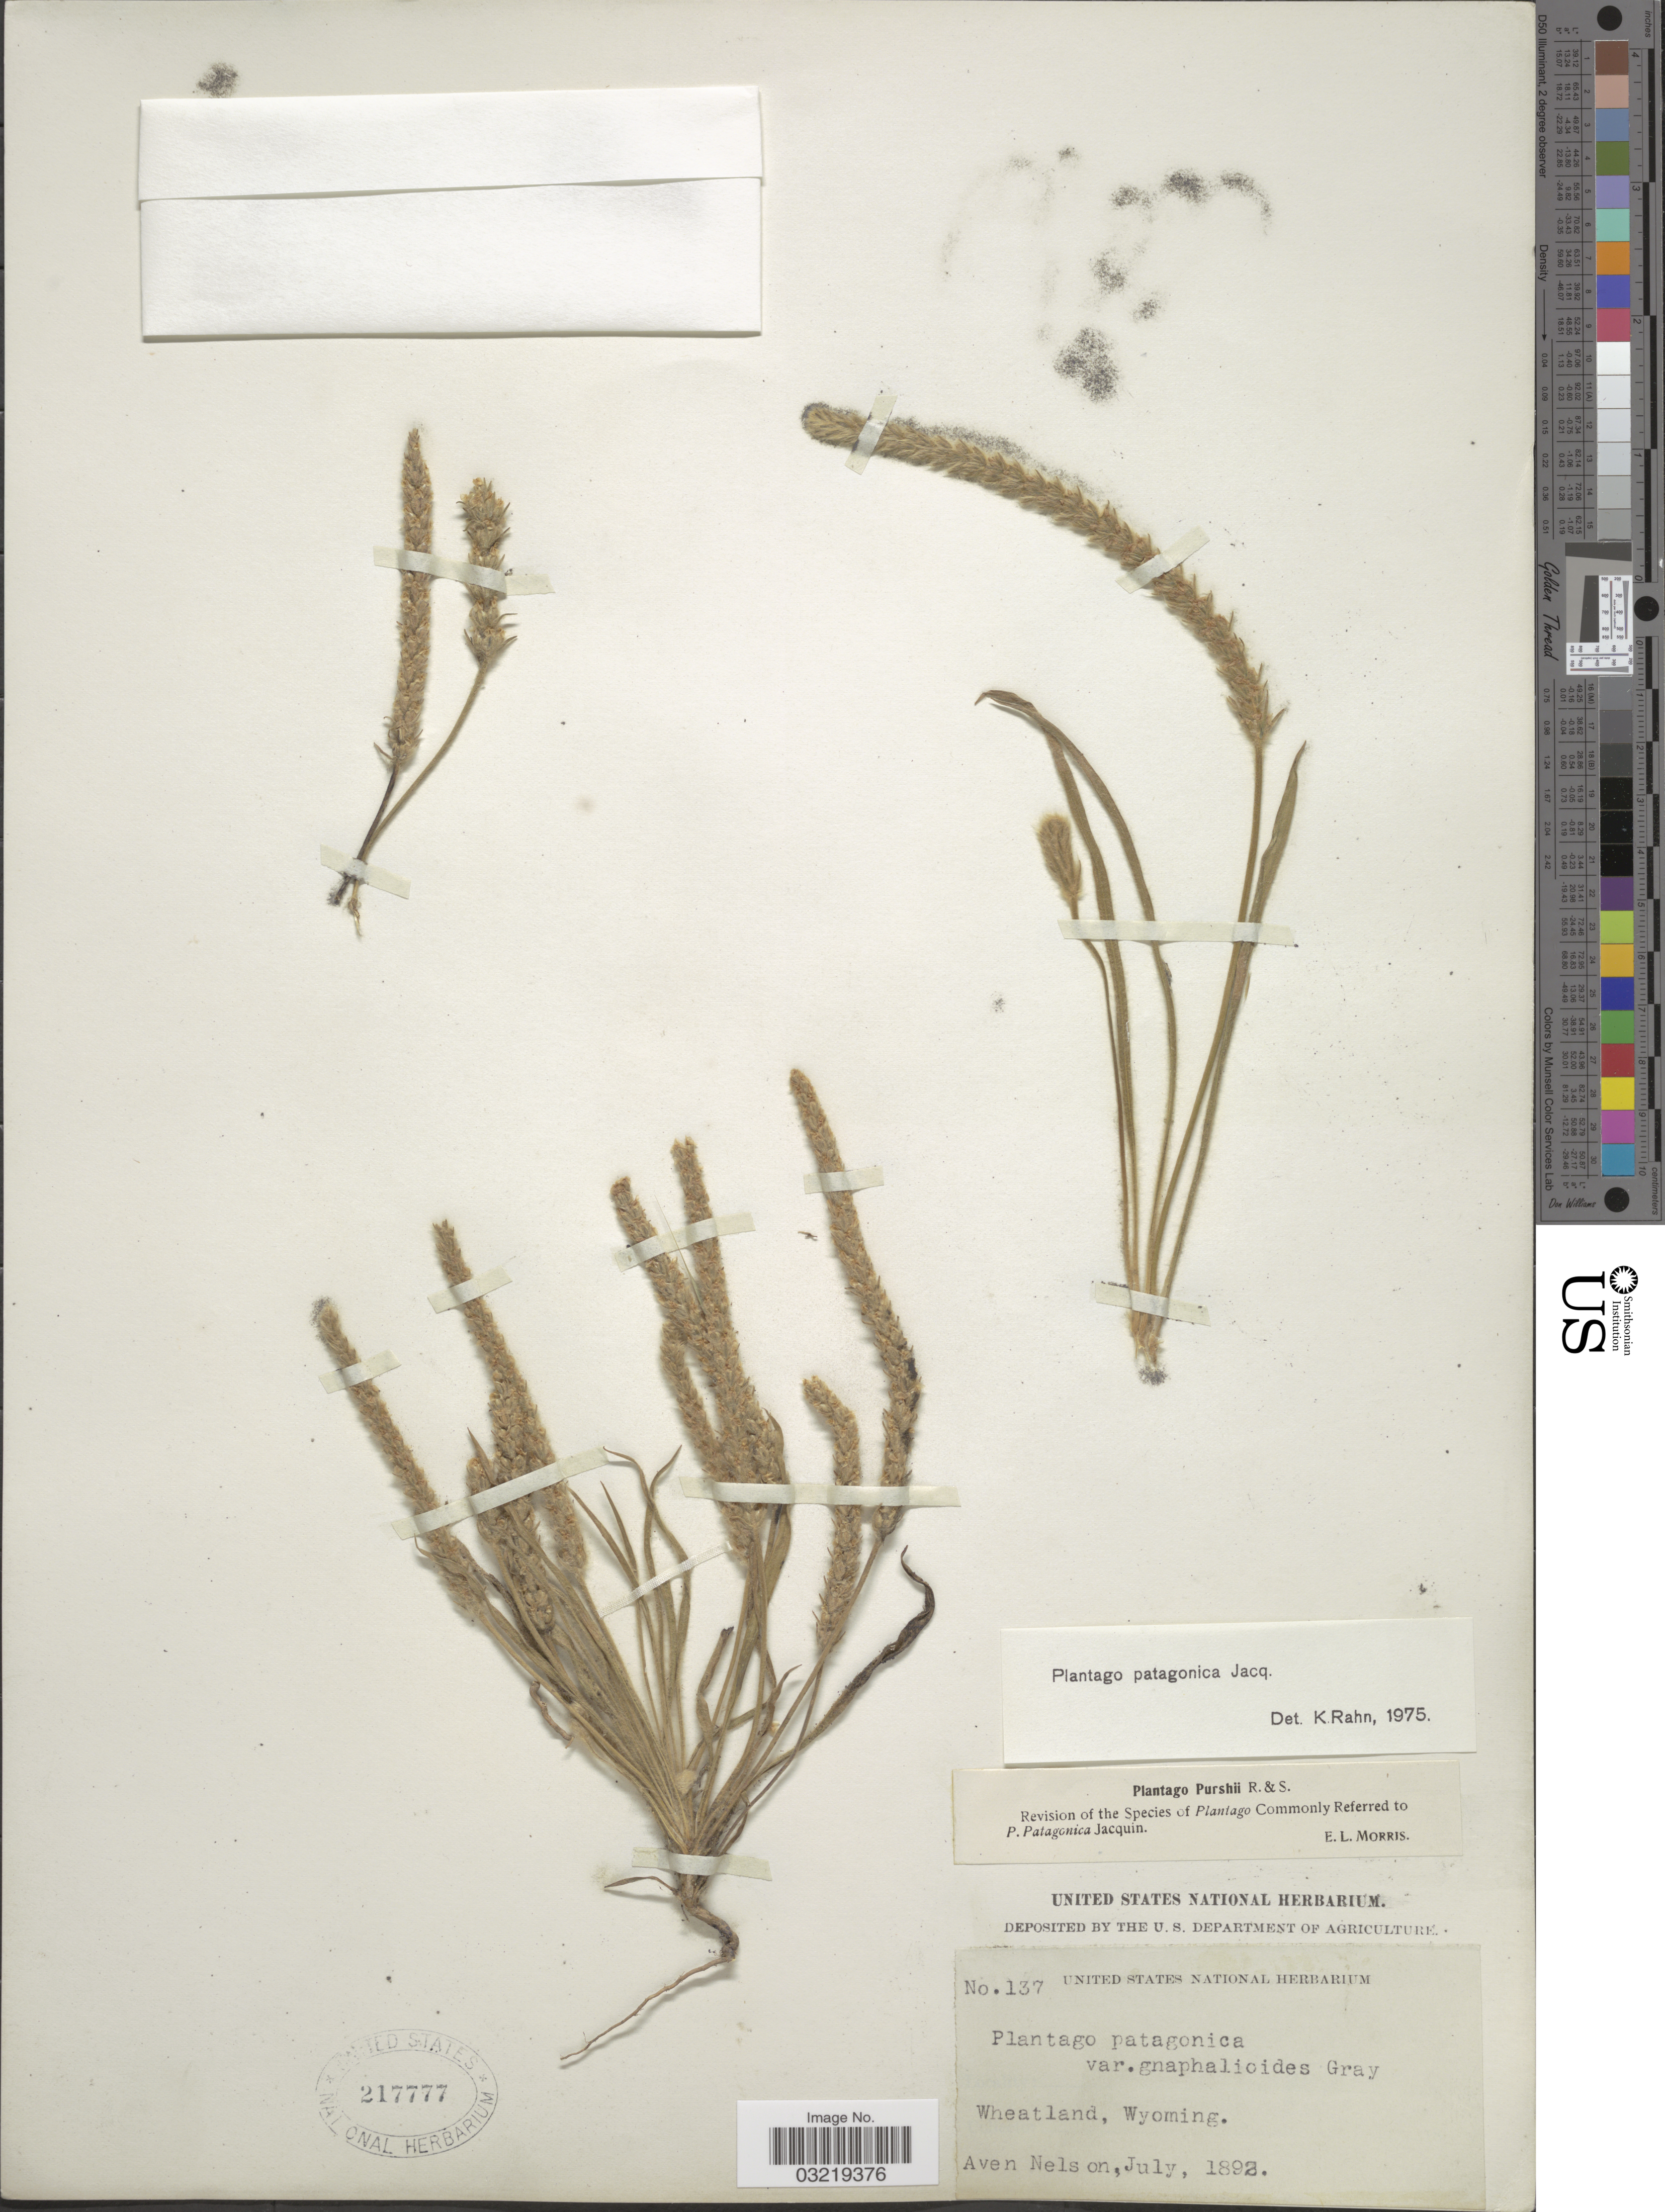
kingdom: Plantae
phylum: Tracheophyta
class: Magnoliopsida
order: Lamiales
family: Plantaginaceae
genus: Plantago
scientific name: Plantago patagonica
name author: Jacq.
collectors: A. Nelson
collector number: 137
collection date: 1892-07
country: United States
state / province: Wyoming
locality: Wheatland.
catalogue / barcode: US 217777